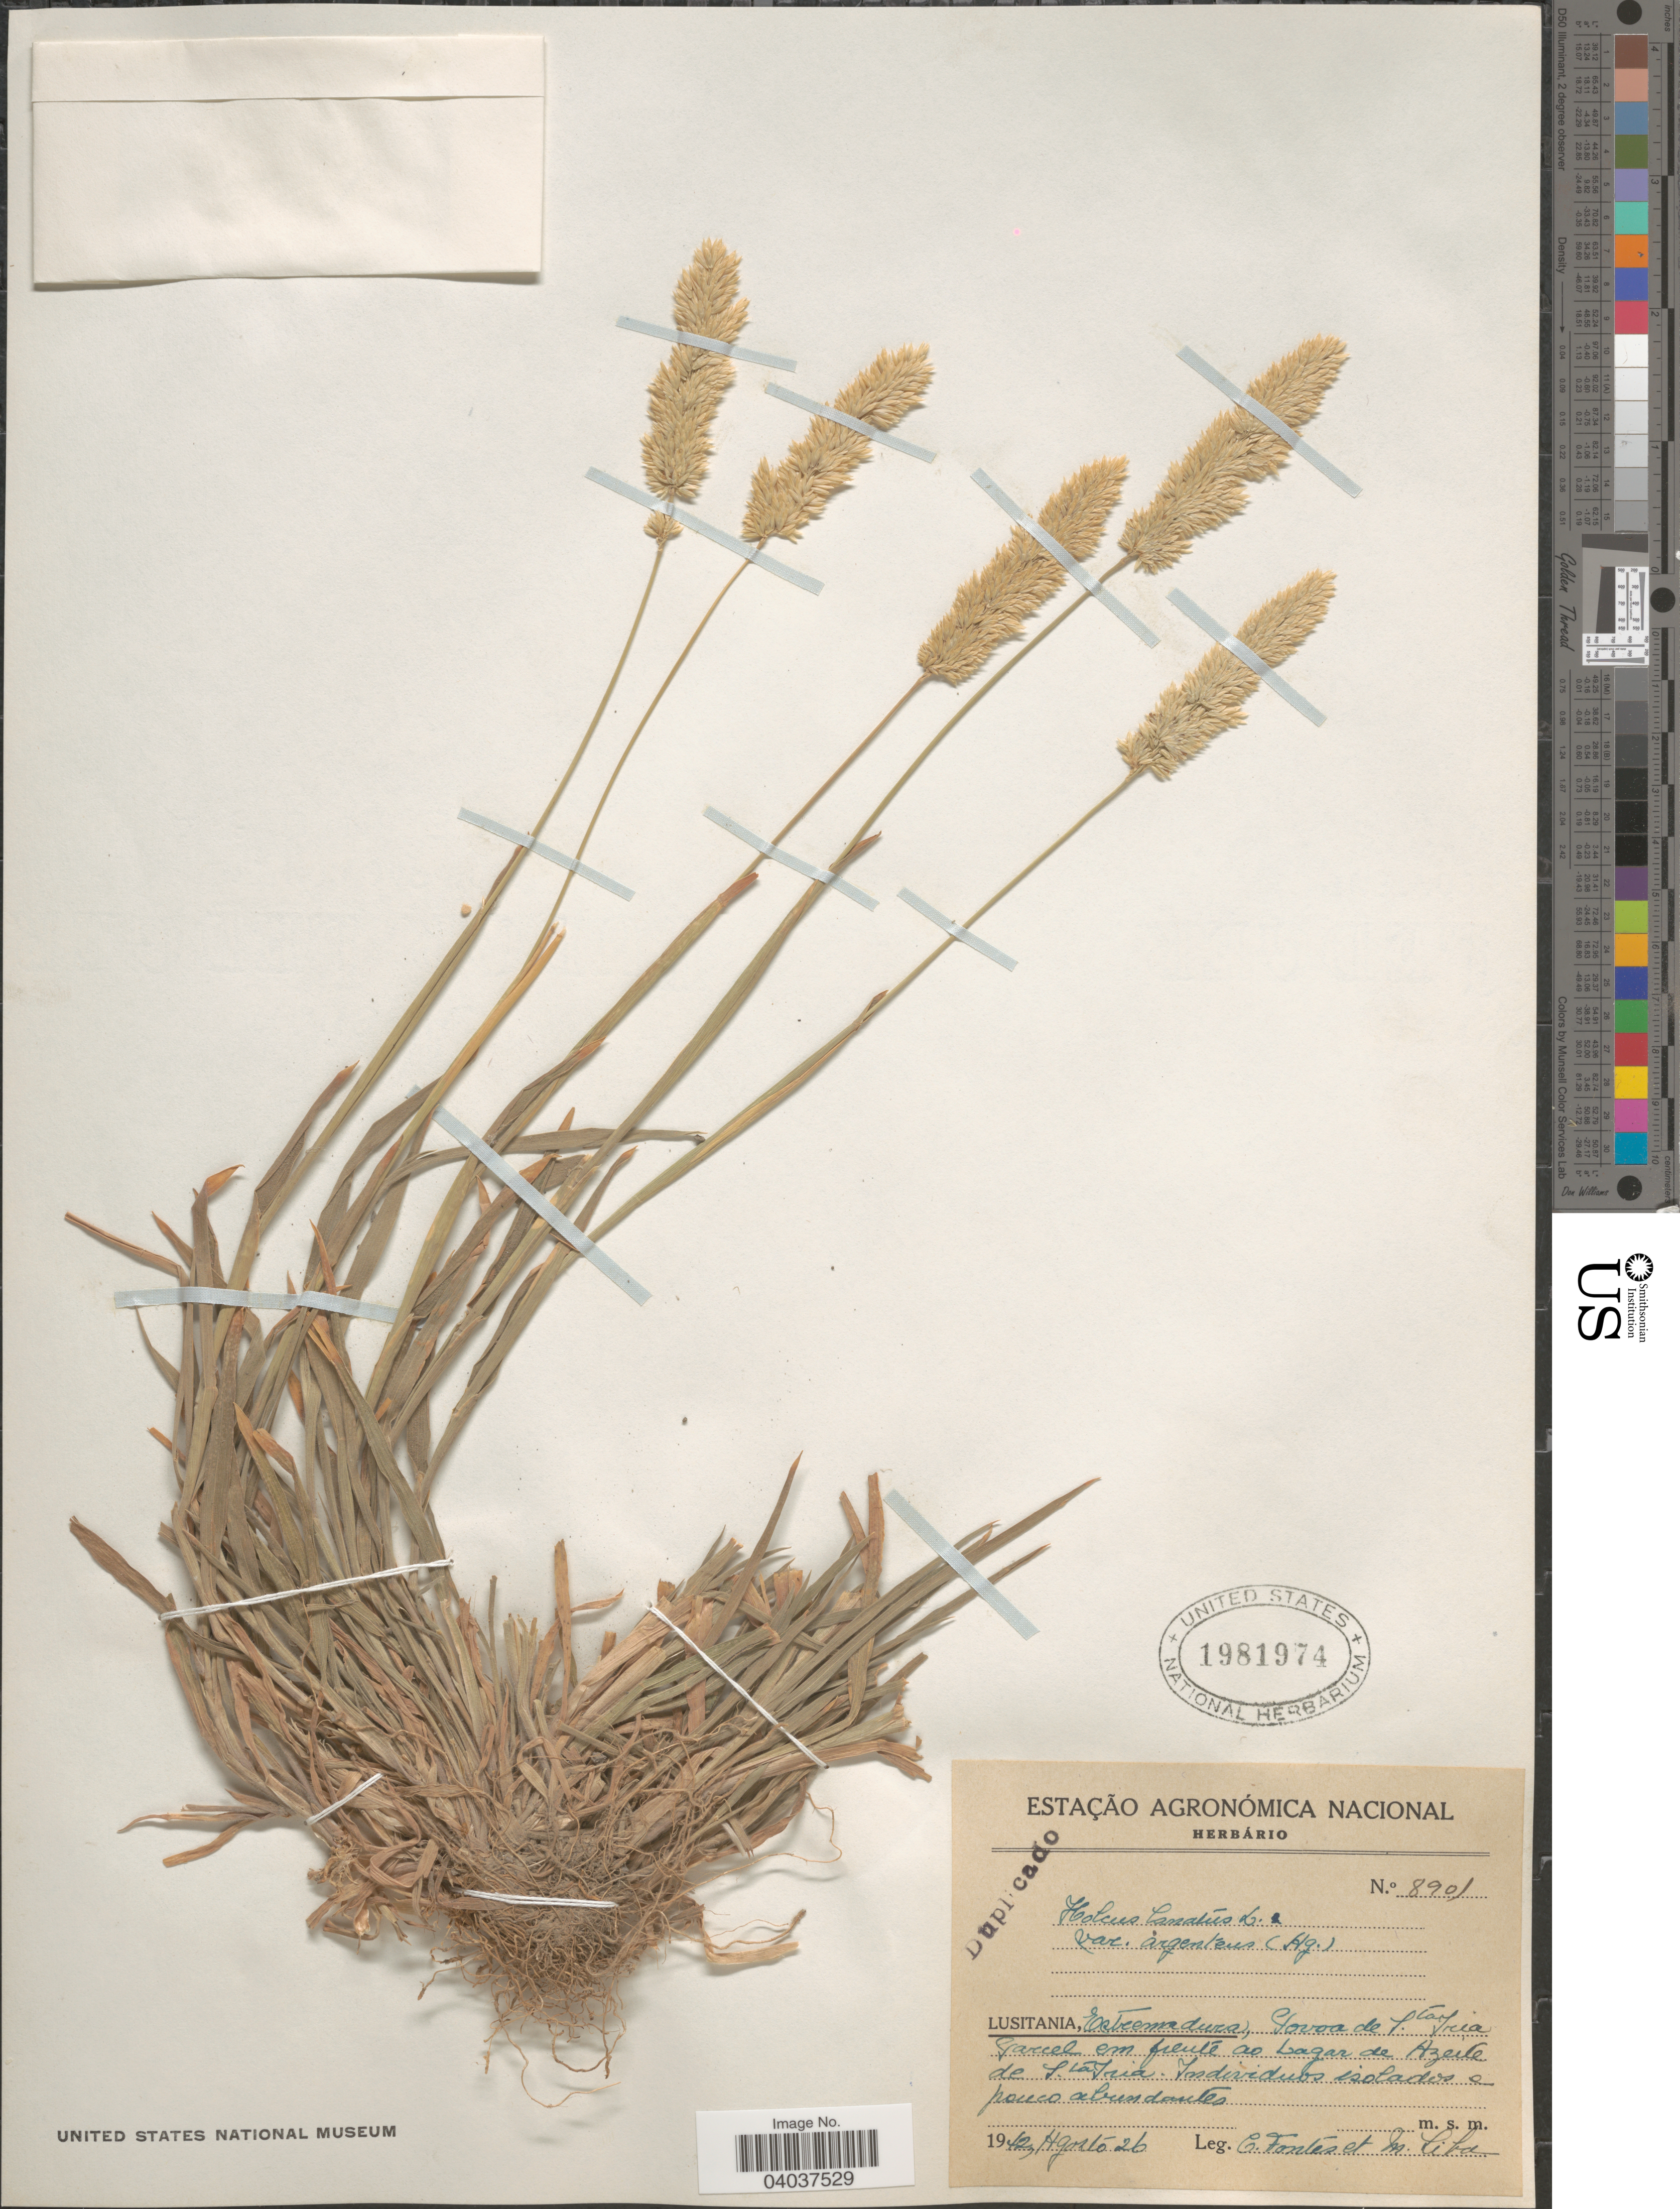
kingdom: Plantae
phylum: Tracheophyta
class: Liliopsida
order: Poales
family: Poaceae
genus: Holcus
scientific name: Holcus lanatus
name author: L.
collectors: C. Fontes & M. Siba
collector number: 8901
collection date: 1942-08-26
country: Portugal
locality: Lusitania, Estremadura, Povoa de Sta Iria, Garcel em frente ao Lagar de Azeite de Sta Tria.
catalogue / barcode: US 1981974